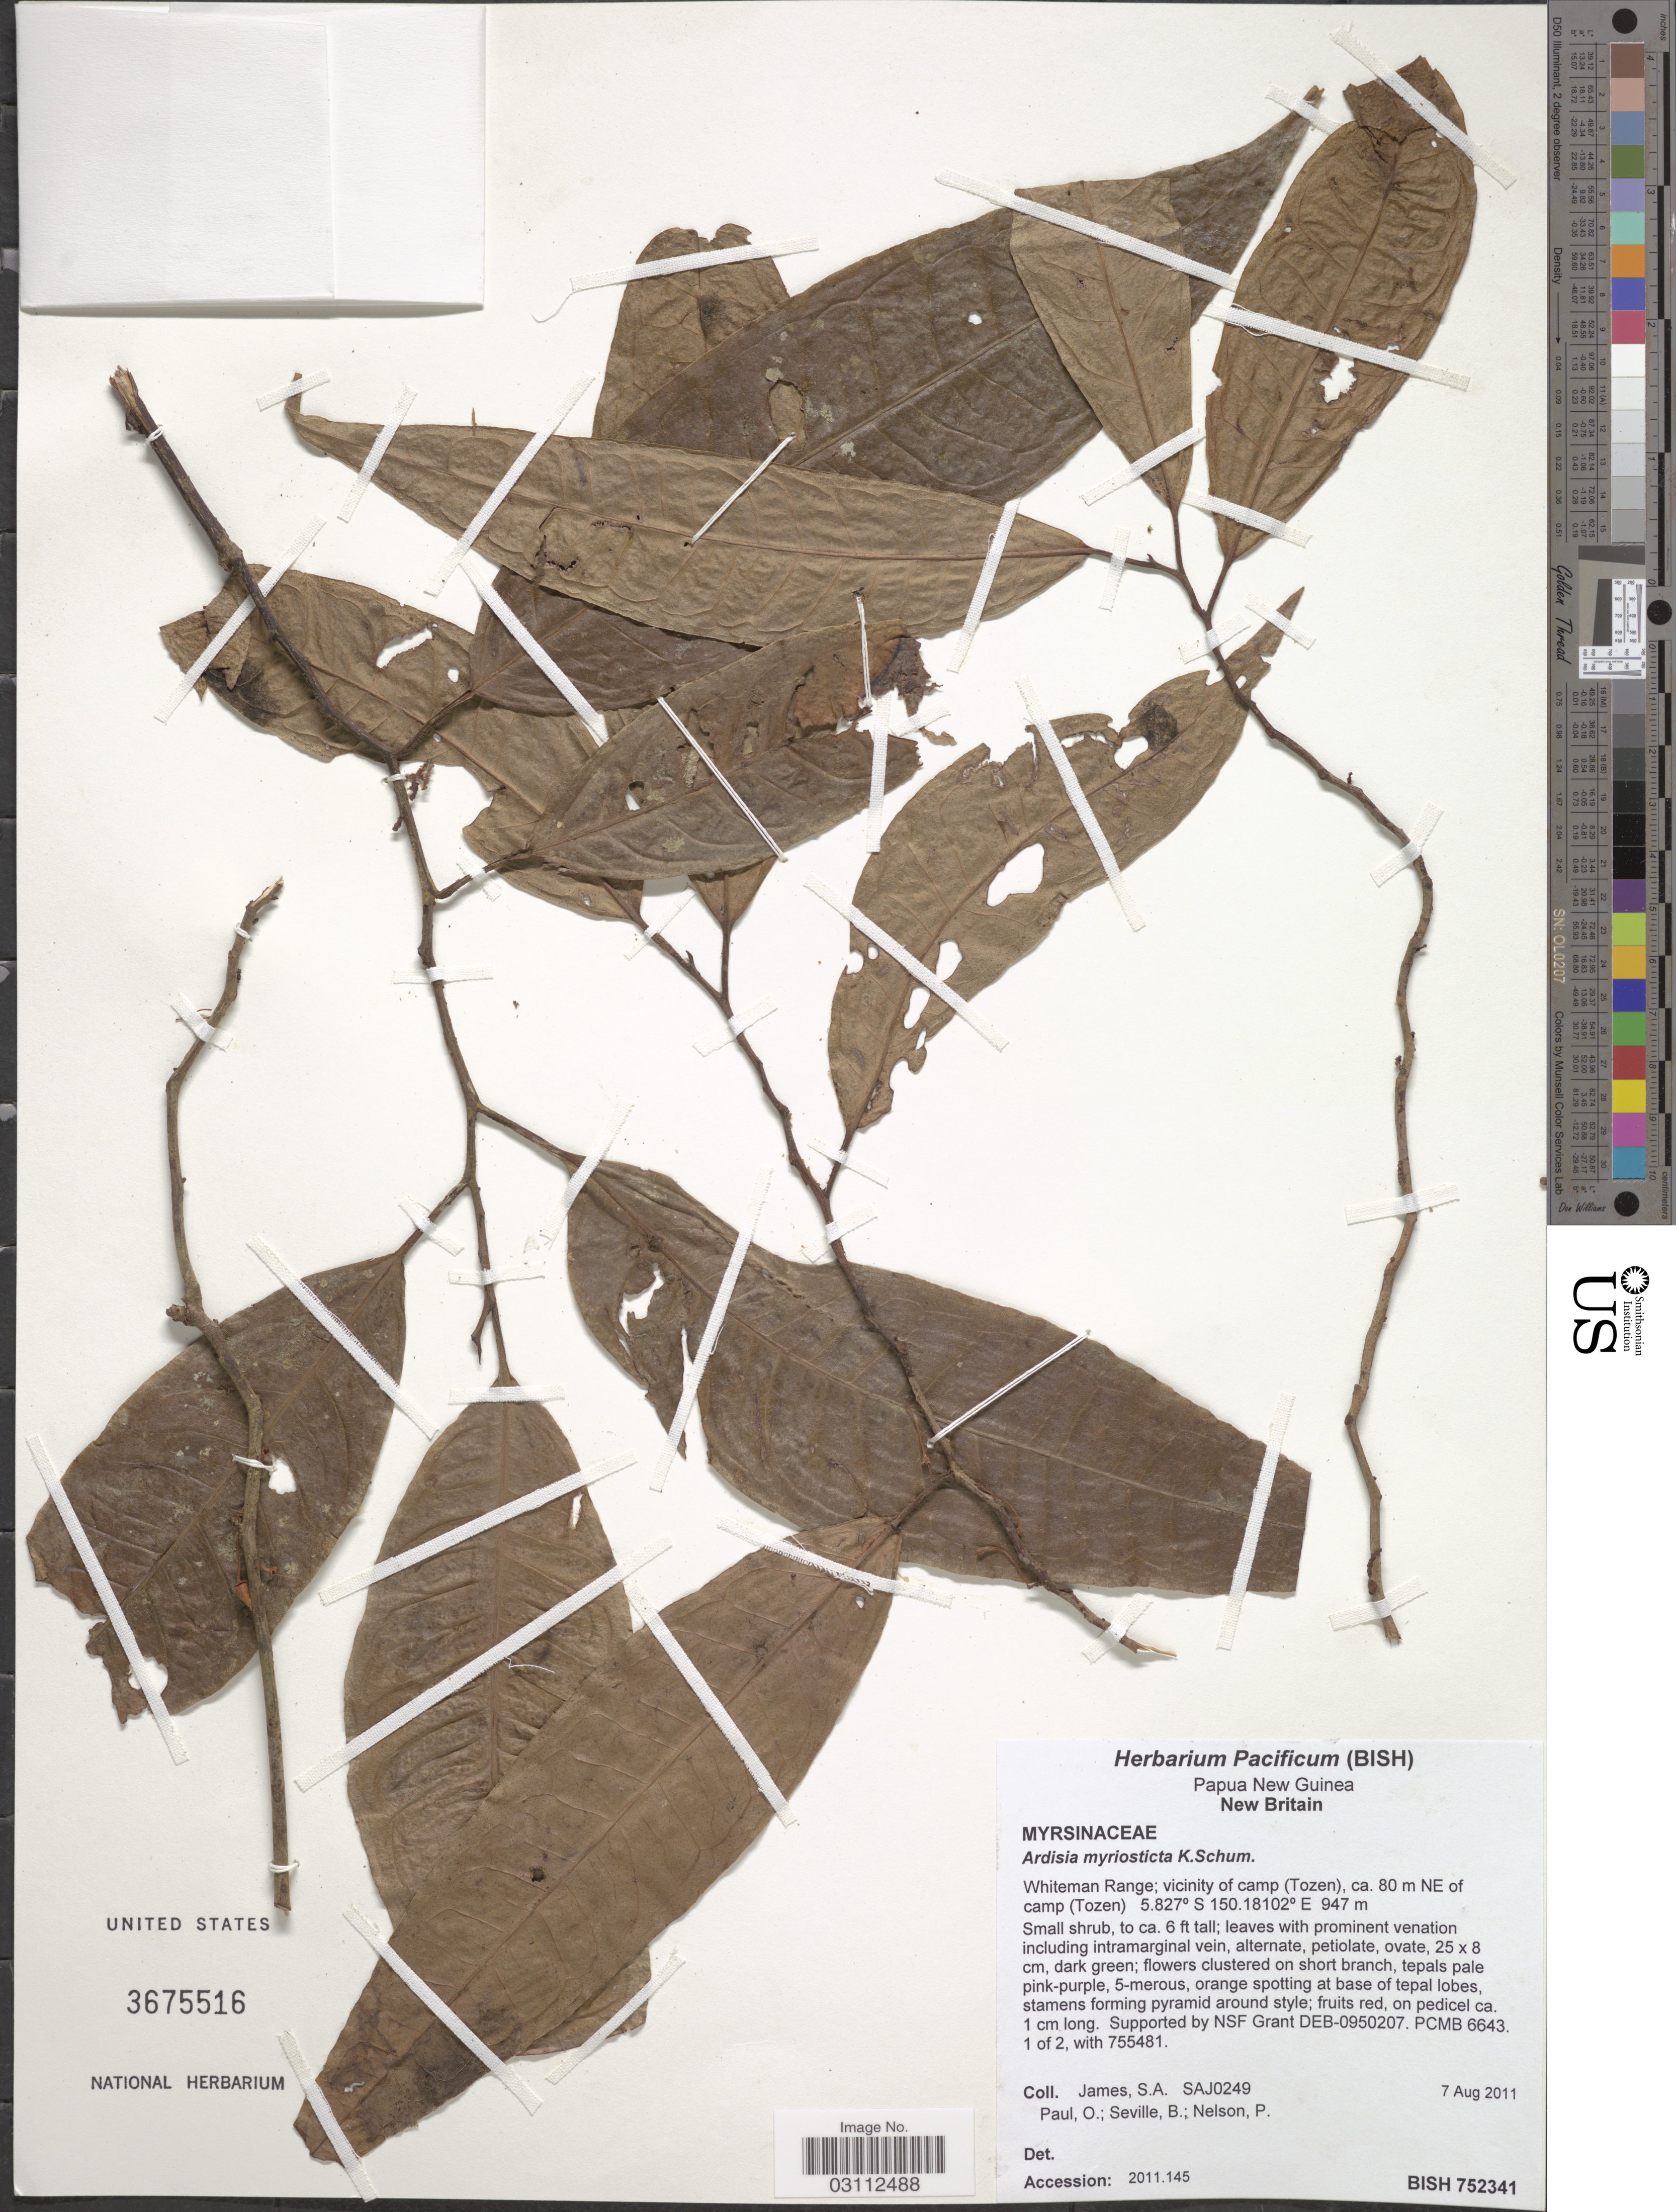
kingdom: Plantae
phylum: Tracheophyta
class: Magnoliopsida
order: Ericales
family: Primulaceae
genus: Ardisia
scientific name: Ardisia myriosticta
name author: K. Schum.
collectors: S. James, O. Paul, B. Seville & P. Nelson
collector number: SAJ0249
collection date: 2011-08-07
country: Papua New Guinea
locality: New Britain. Whiteman Range; vicinity of camp (Tozen), ca. 80 m NE of camp (Tozen).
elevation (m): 947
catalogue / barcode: US 3675516